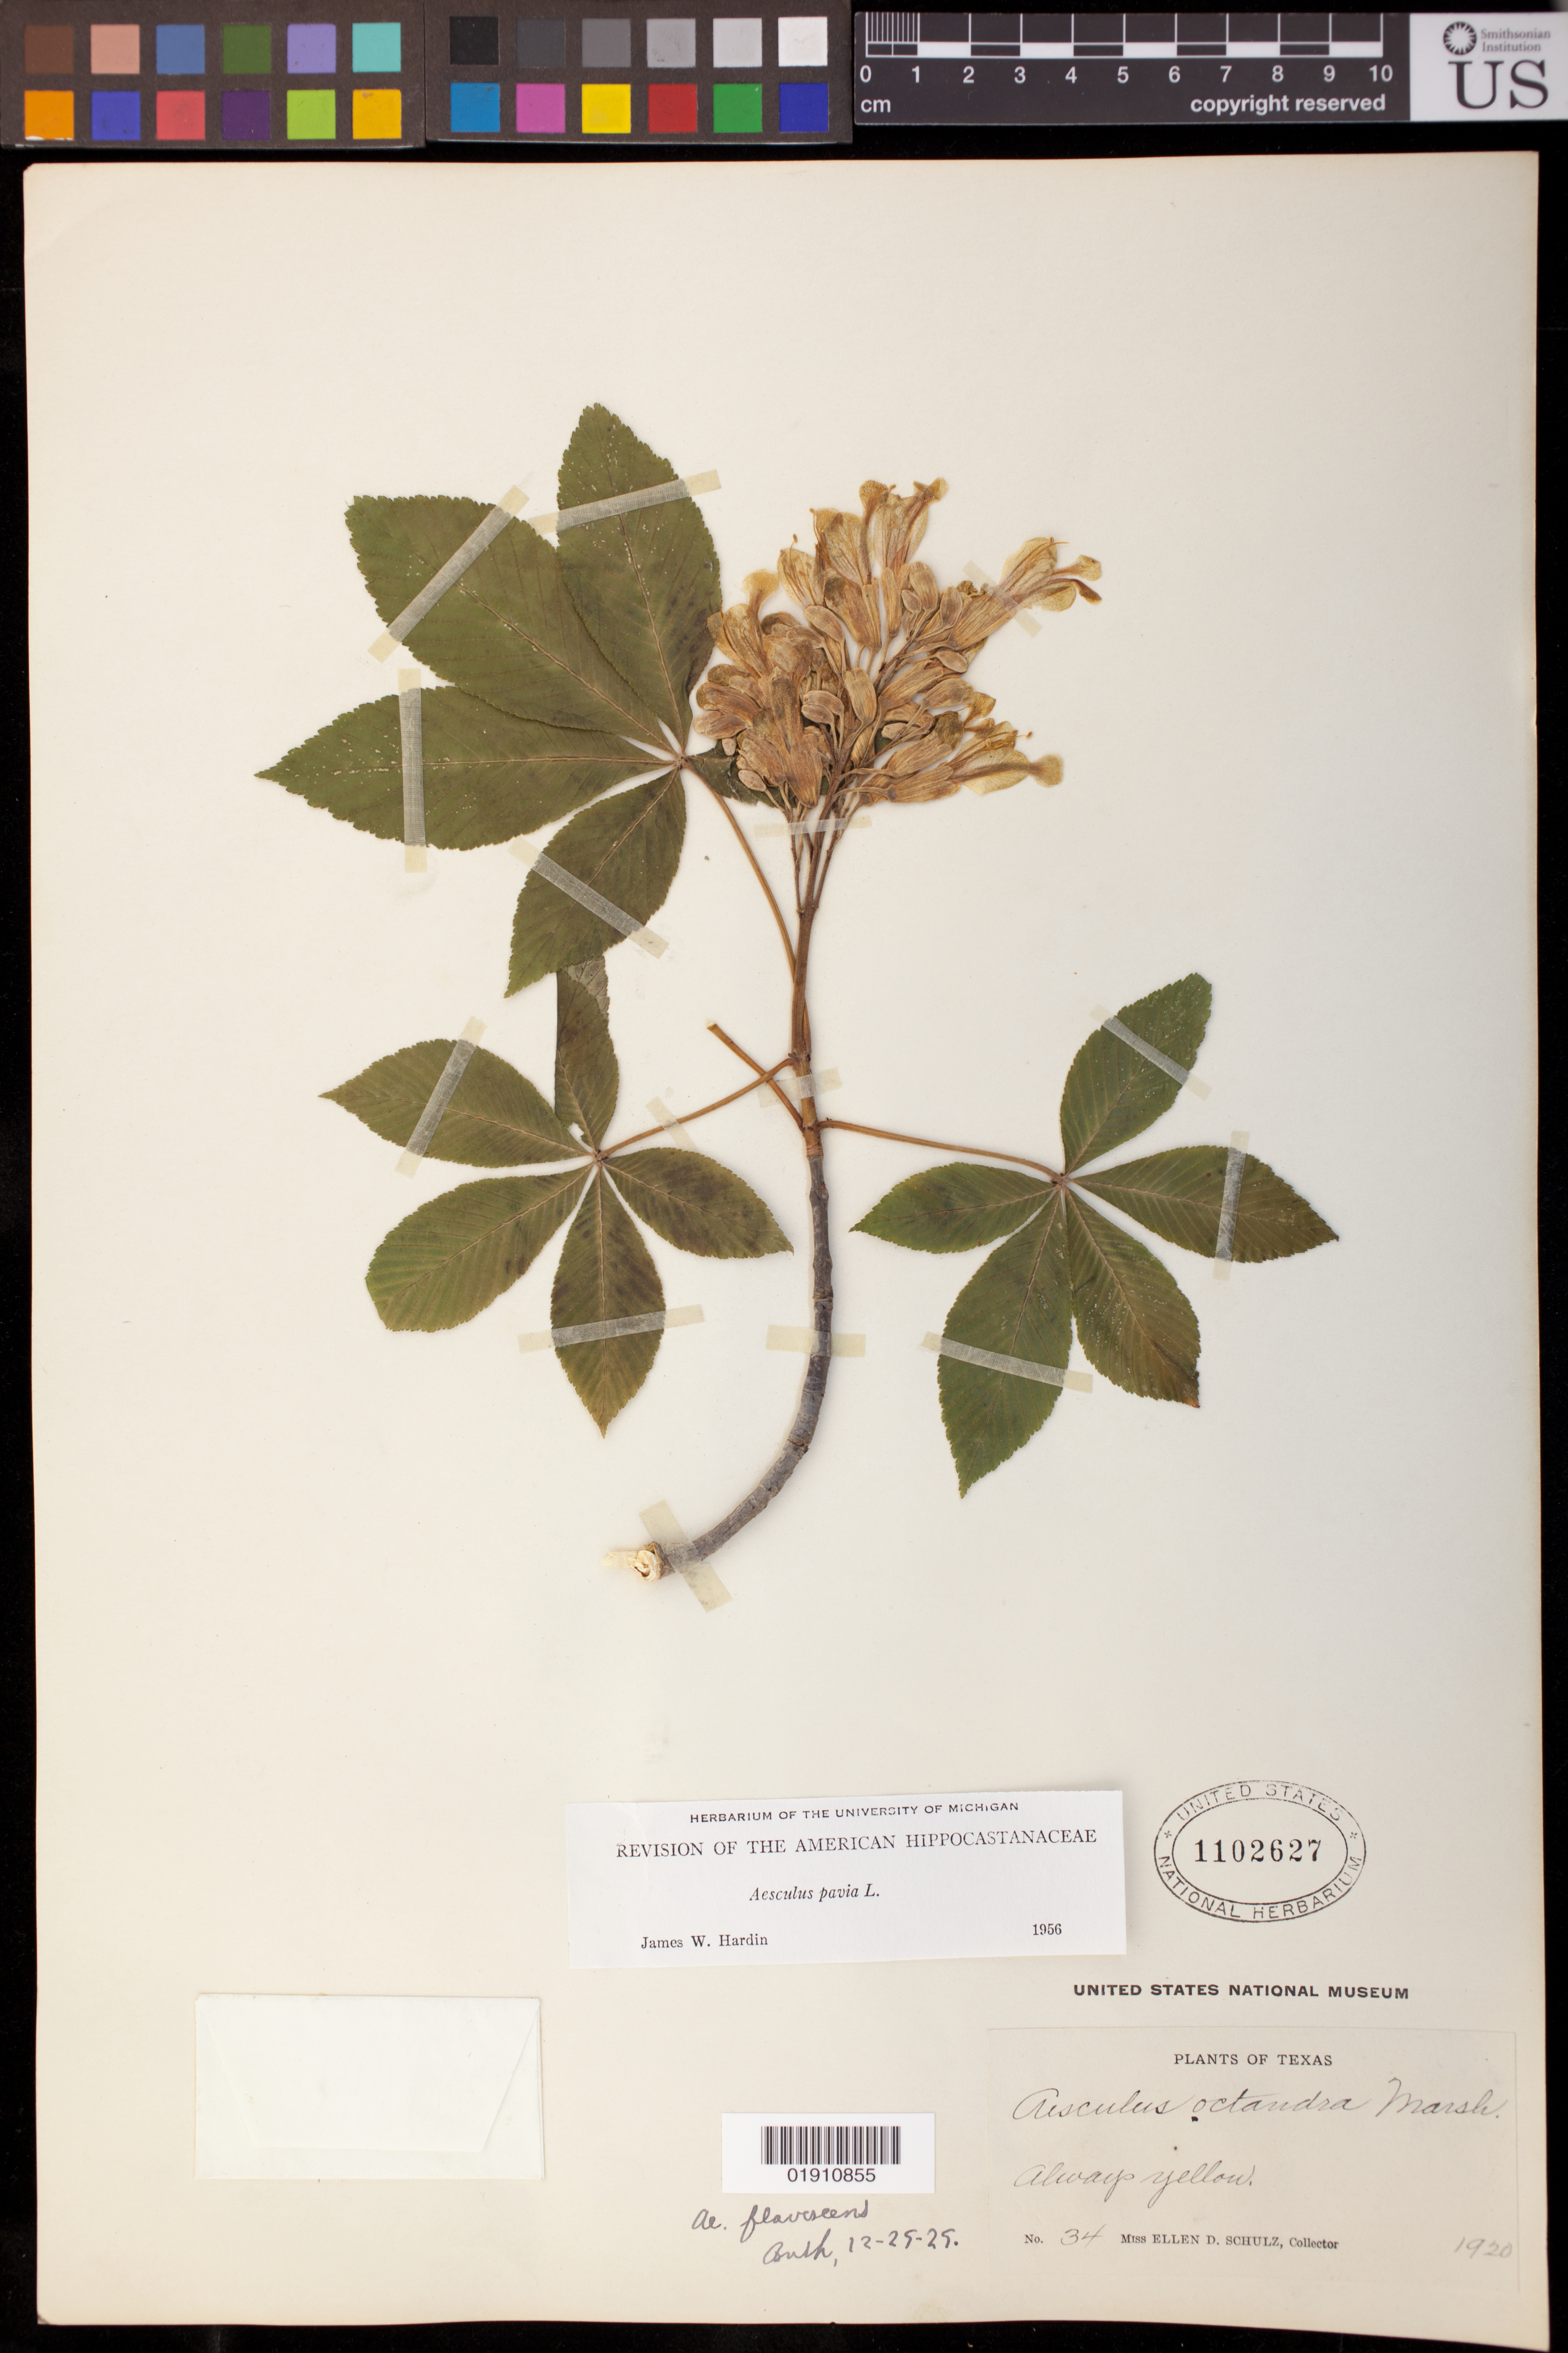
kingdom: Plantae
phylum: Tracheophyta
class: Magnoliopsida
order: Sapindales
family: Sapindaceae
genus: Aesculus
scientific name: Aesculus pavia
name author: L.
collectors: E. D. Schulz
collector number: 34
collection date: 1920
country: United States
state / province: Texas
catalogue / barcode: US 1102627